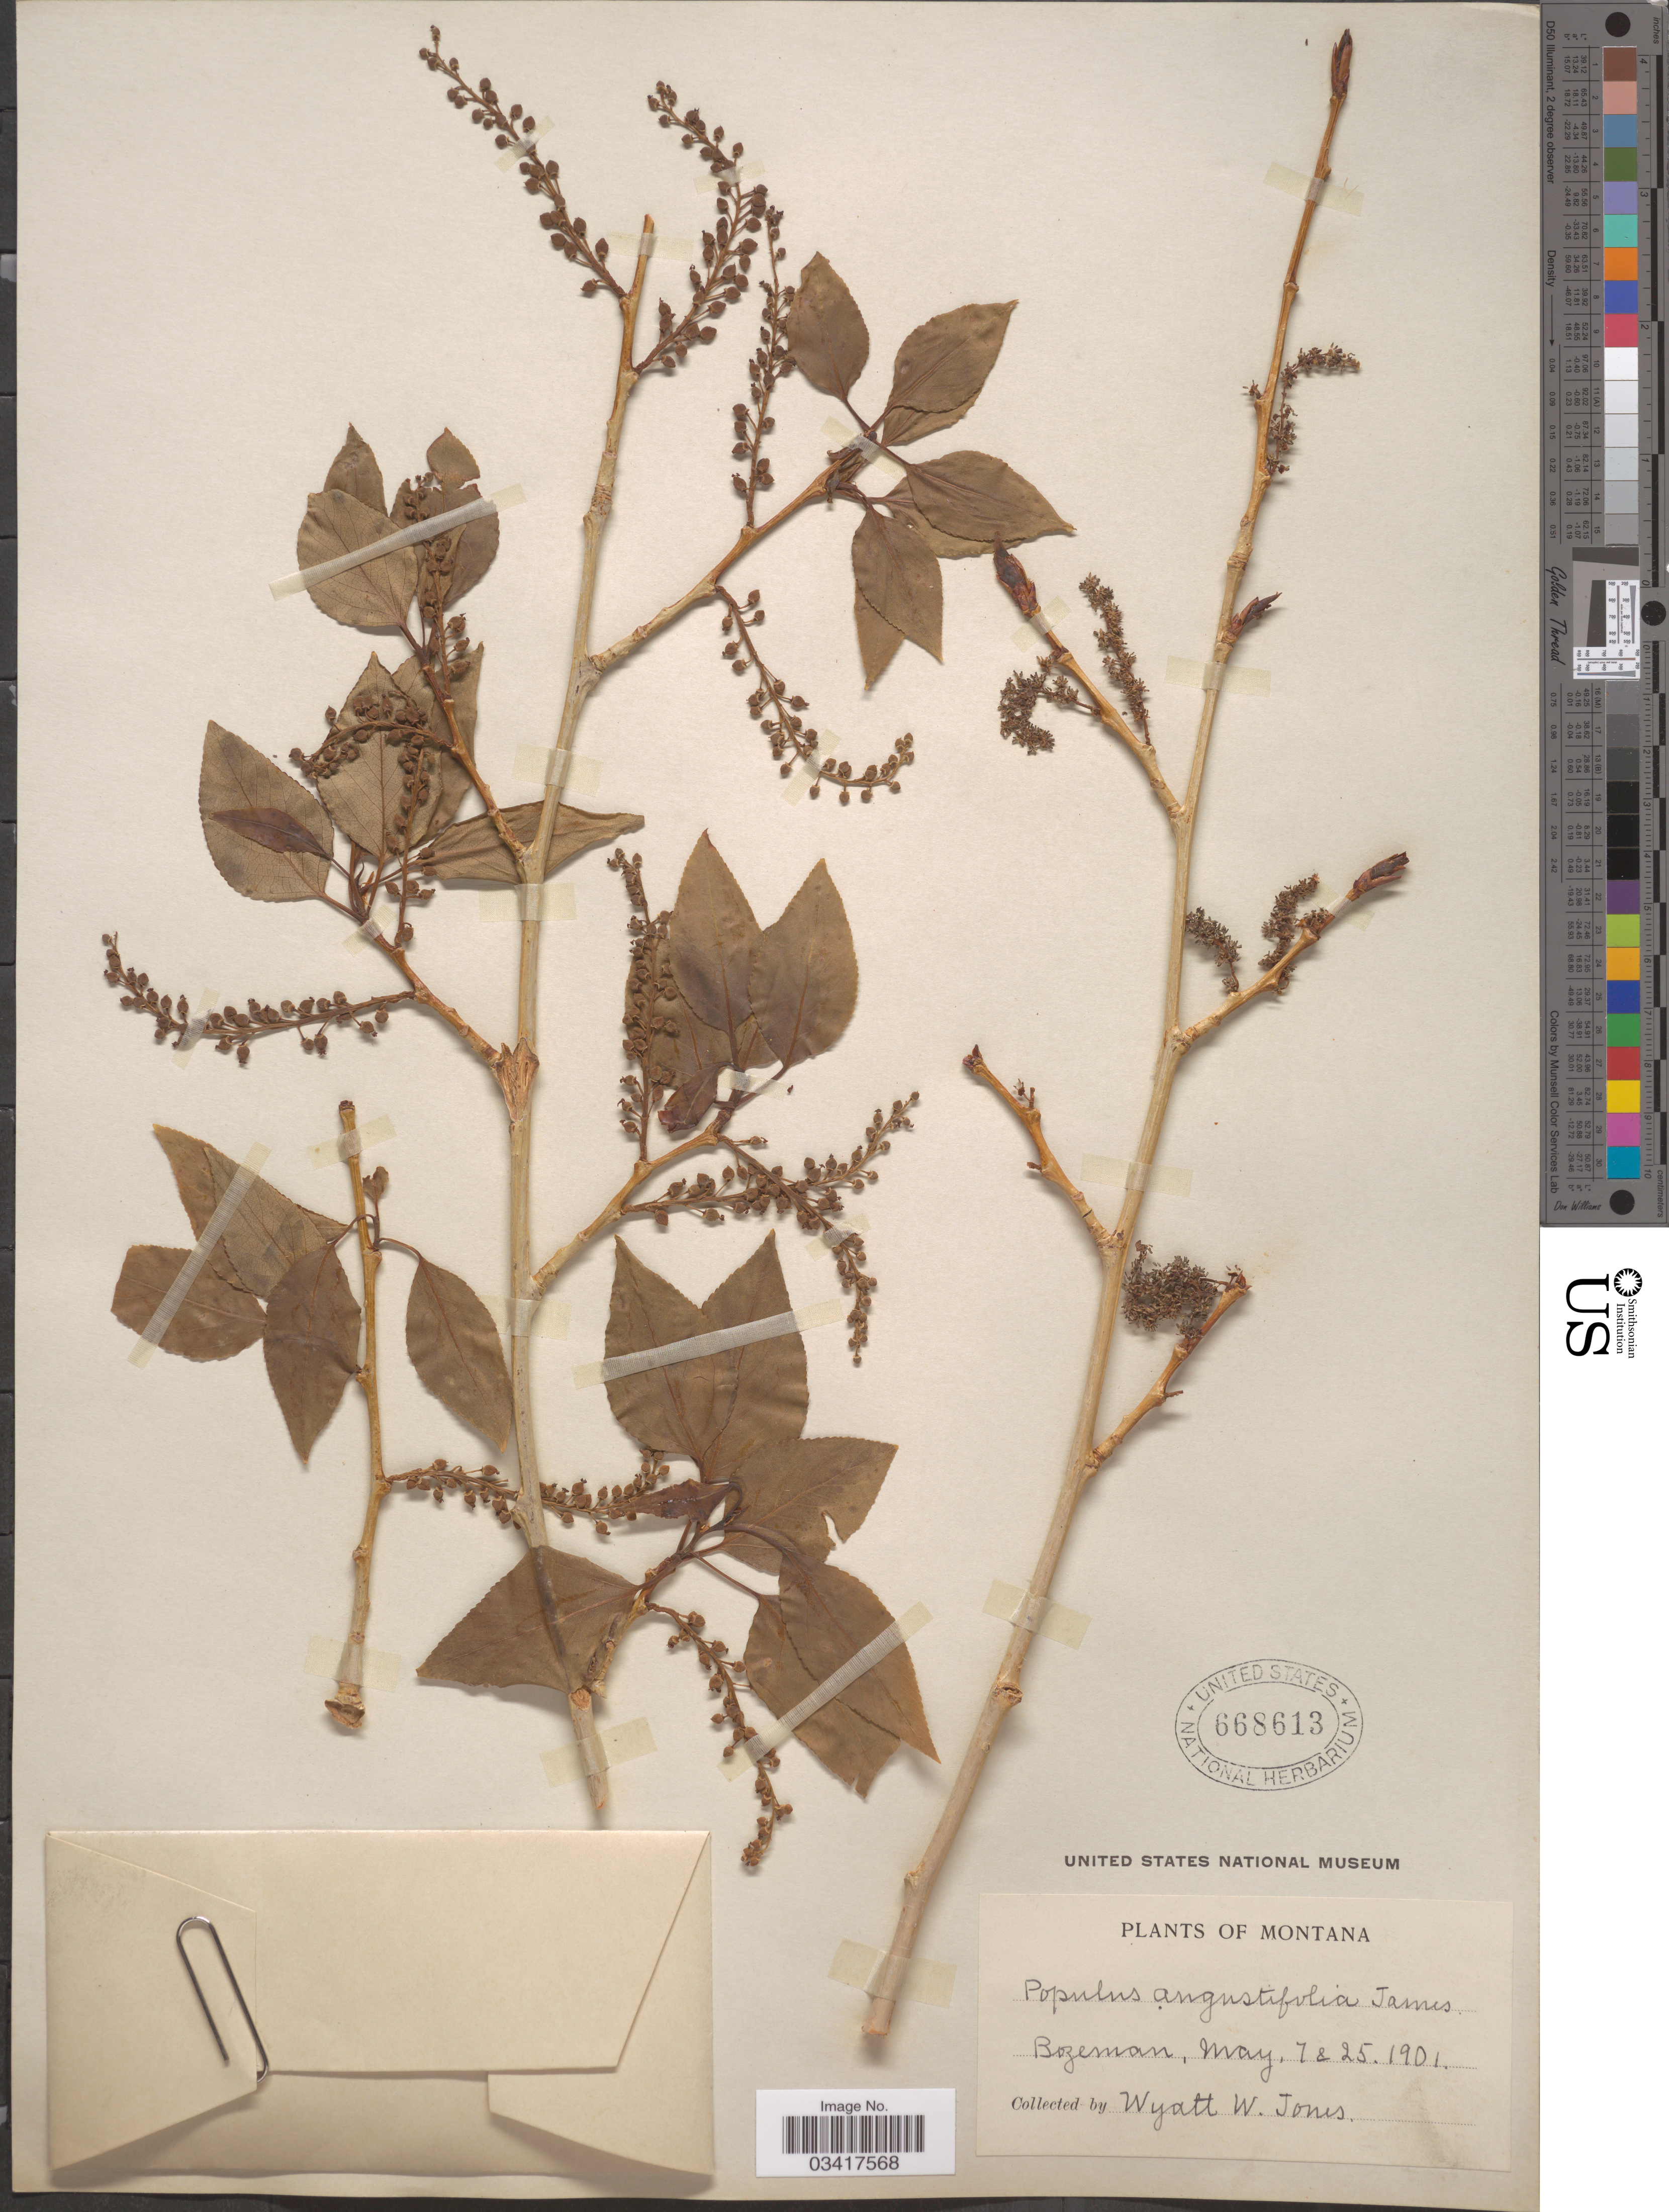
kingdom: Plantae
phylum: Tracheophyta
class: Magnoliopsida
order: Malpighiales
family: Salicaceae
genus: Populus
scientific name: Populus angustifolia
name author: E. James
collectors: W. W. Jones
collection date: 1901-05-07/1901-05-25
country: United States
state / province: Montana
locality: Bozeman.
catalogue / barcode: US 668613